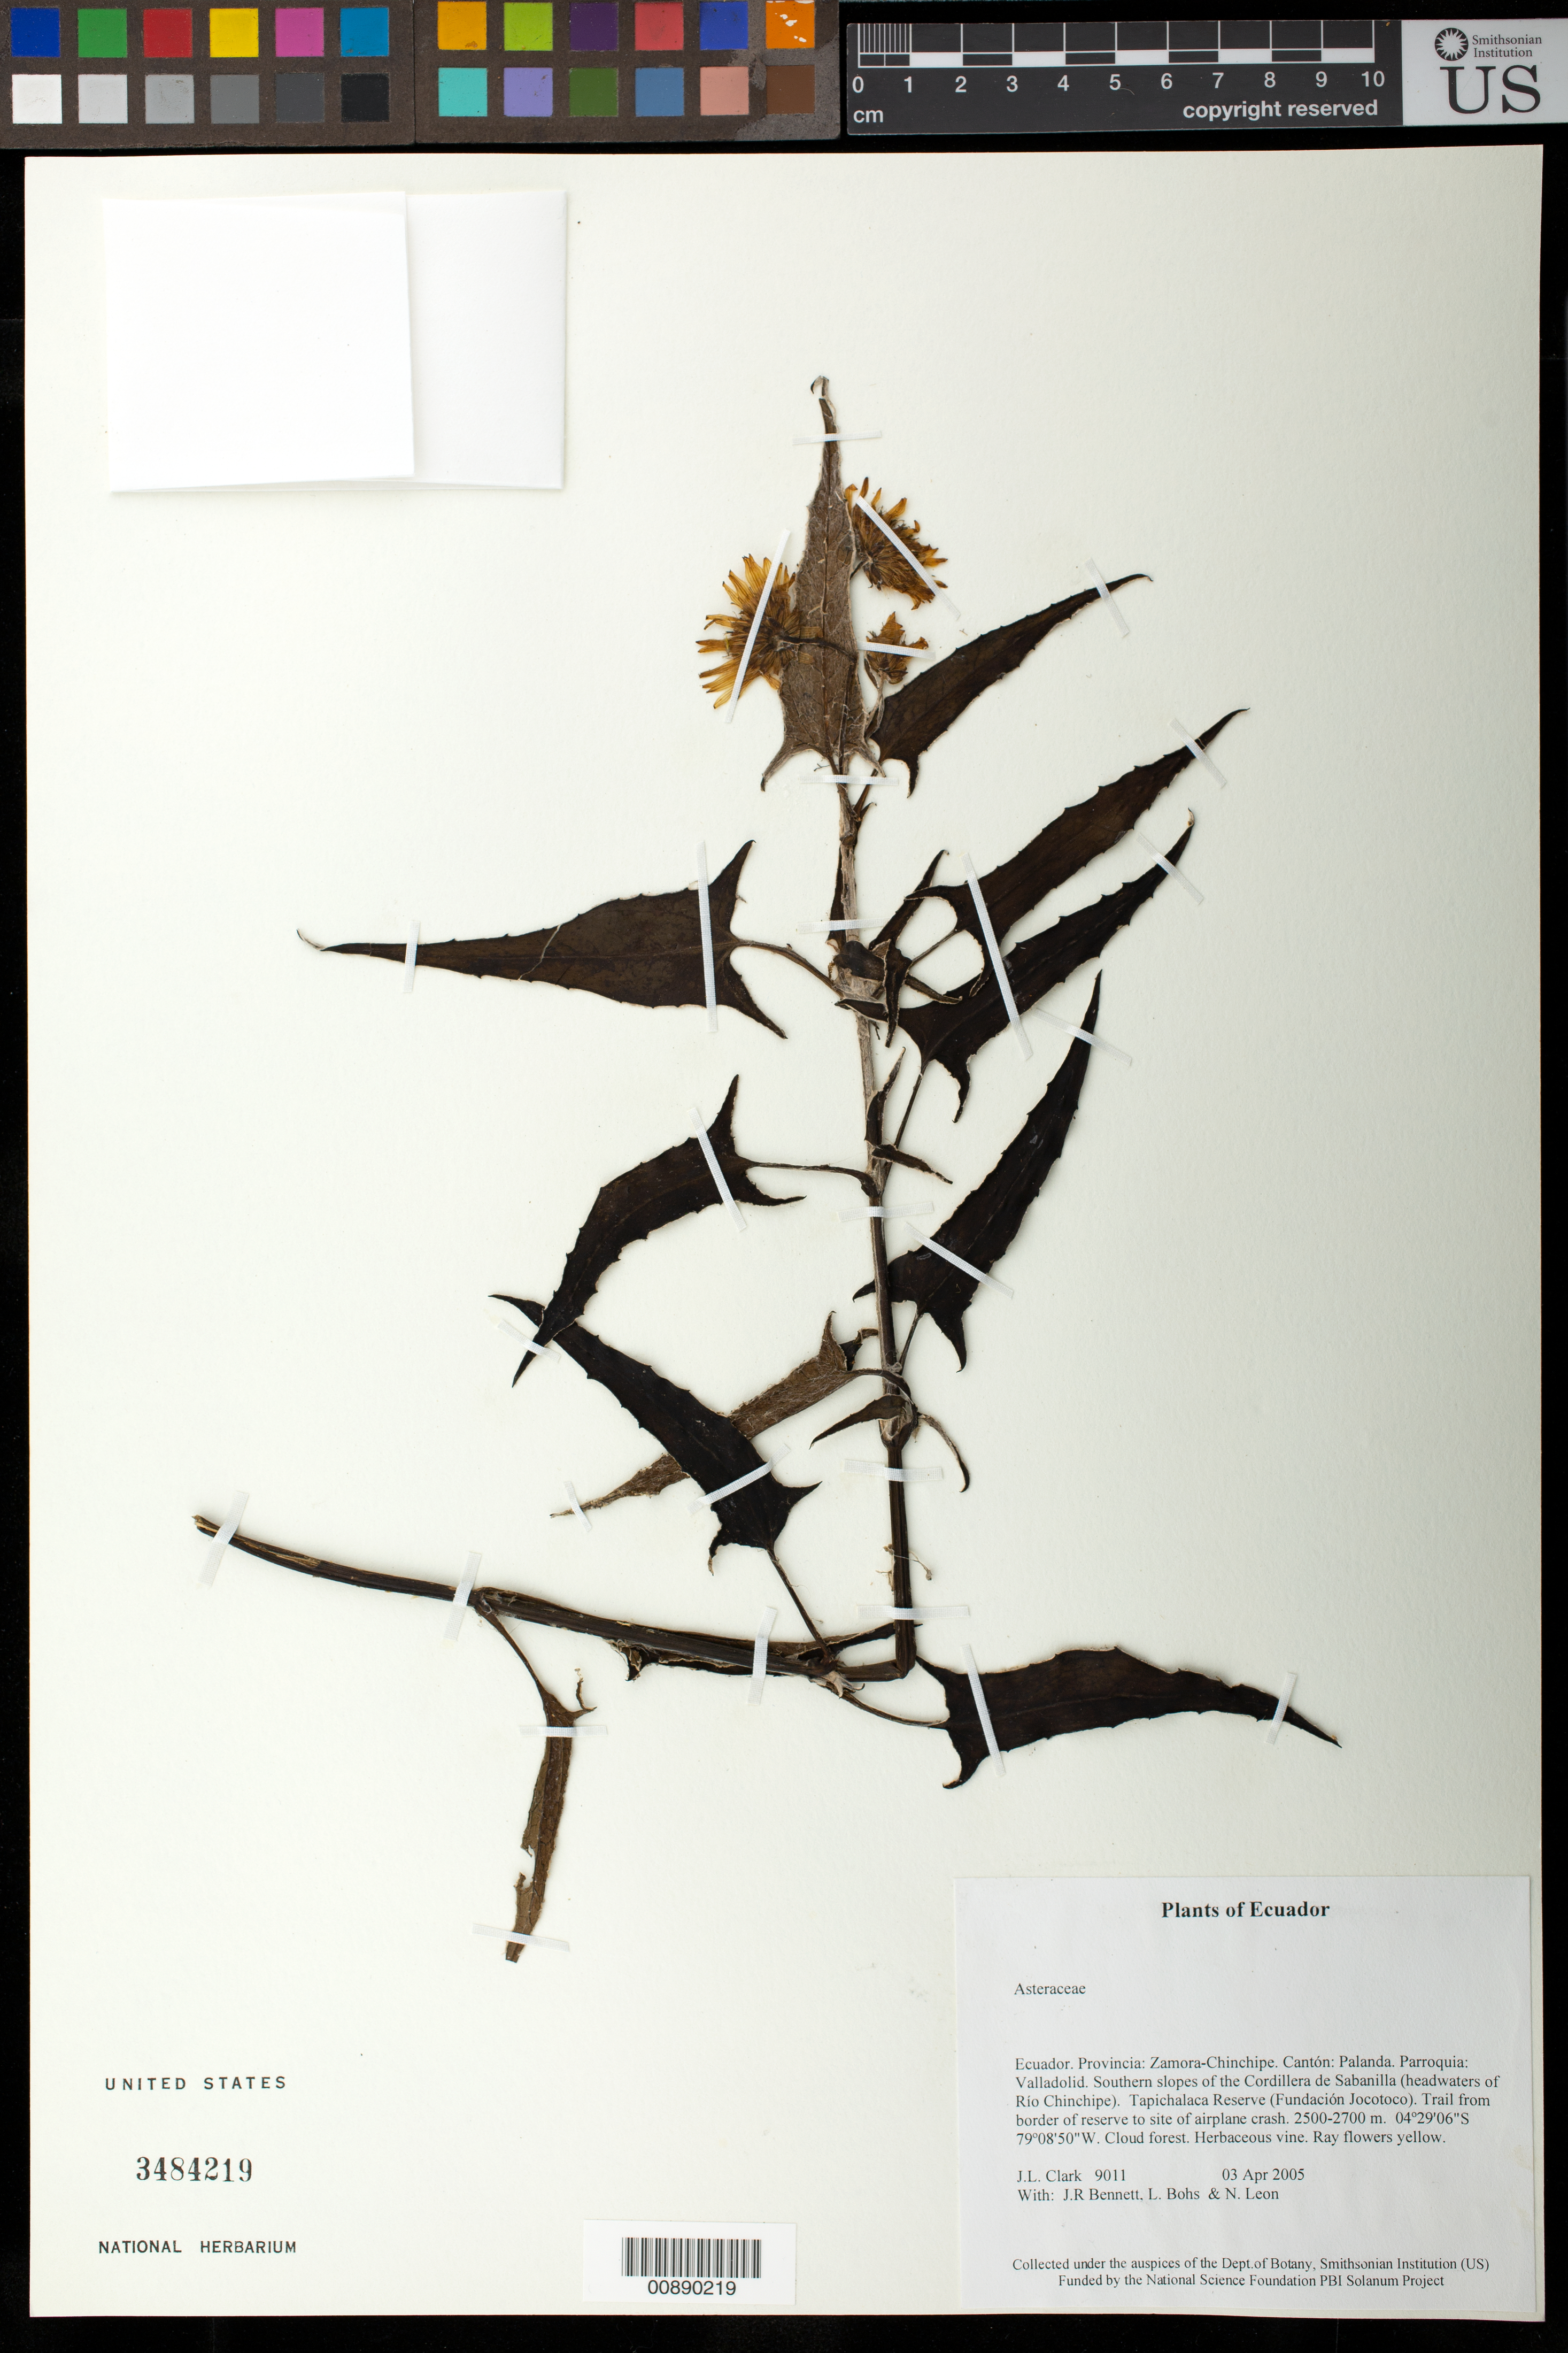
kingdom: Plantae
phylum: Tracheophyta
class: Magnoliopsida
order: Asterales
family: Asteraceae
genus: Munnozia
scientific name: Munnozia sp.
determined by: Ávila, F. A.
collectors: J. L. Clark, J. R. Bennett, L. A. Bohs & N. Leon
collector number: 9011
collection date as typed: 03 Apr 2005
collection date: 2005-04-03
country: Ecuador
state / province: Zamora-Chinchipe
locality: Palanda. Parroquia: Valladolid. Southern slopes of the Cordillera de Sabanilla (headwaters of Río Chinchipe). Tapichalaca Reserve (Fundación Jocotoco). Trail from border of reserve to site of airplane crash.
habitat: Trail from border of reserve to site of airplane crash. Cloud forest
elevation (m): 2500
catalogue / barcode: US 3484219